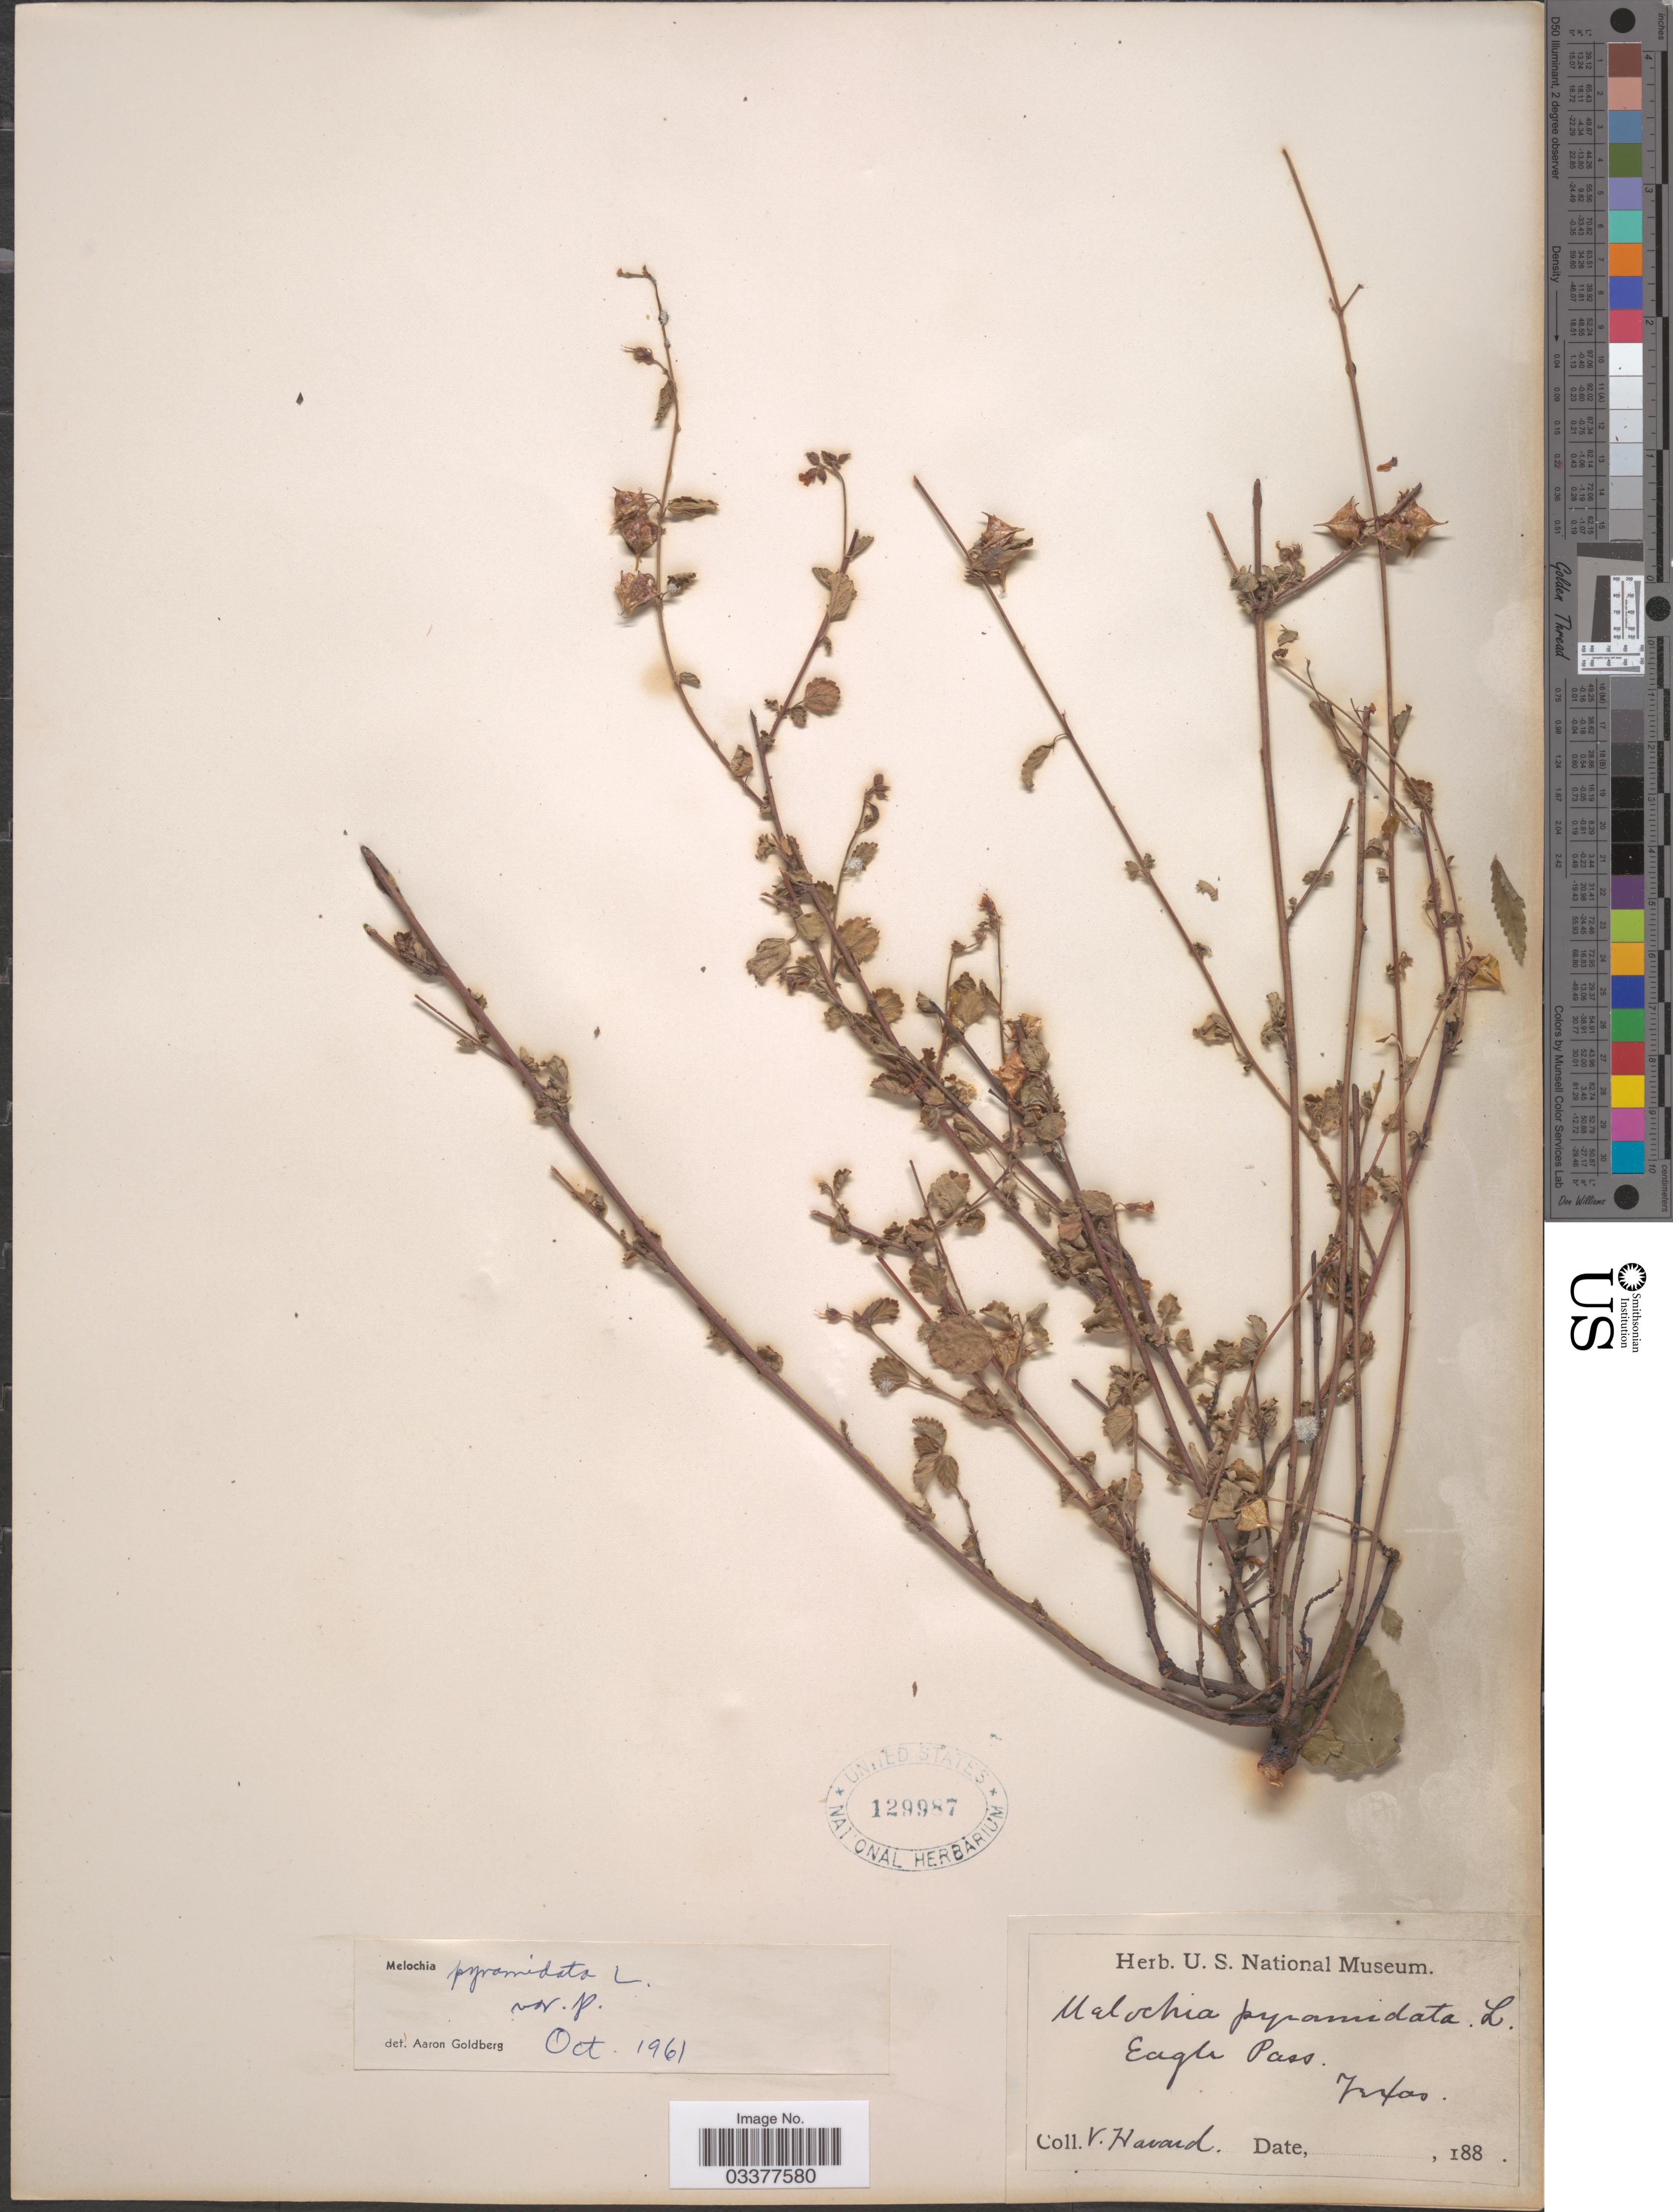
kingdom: Plantae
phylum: Tracheophyta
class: Magnoliopsida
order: Malvales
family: Malvaceae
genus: Melochia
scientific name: Melochia pyramidata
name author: L.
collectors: V. Havard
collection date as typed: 188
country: United States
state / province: Texas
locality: Eagle Pass.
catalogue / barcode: US 129987